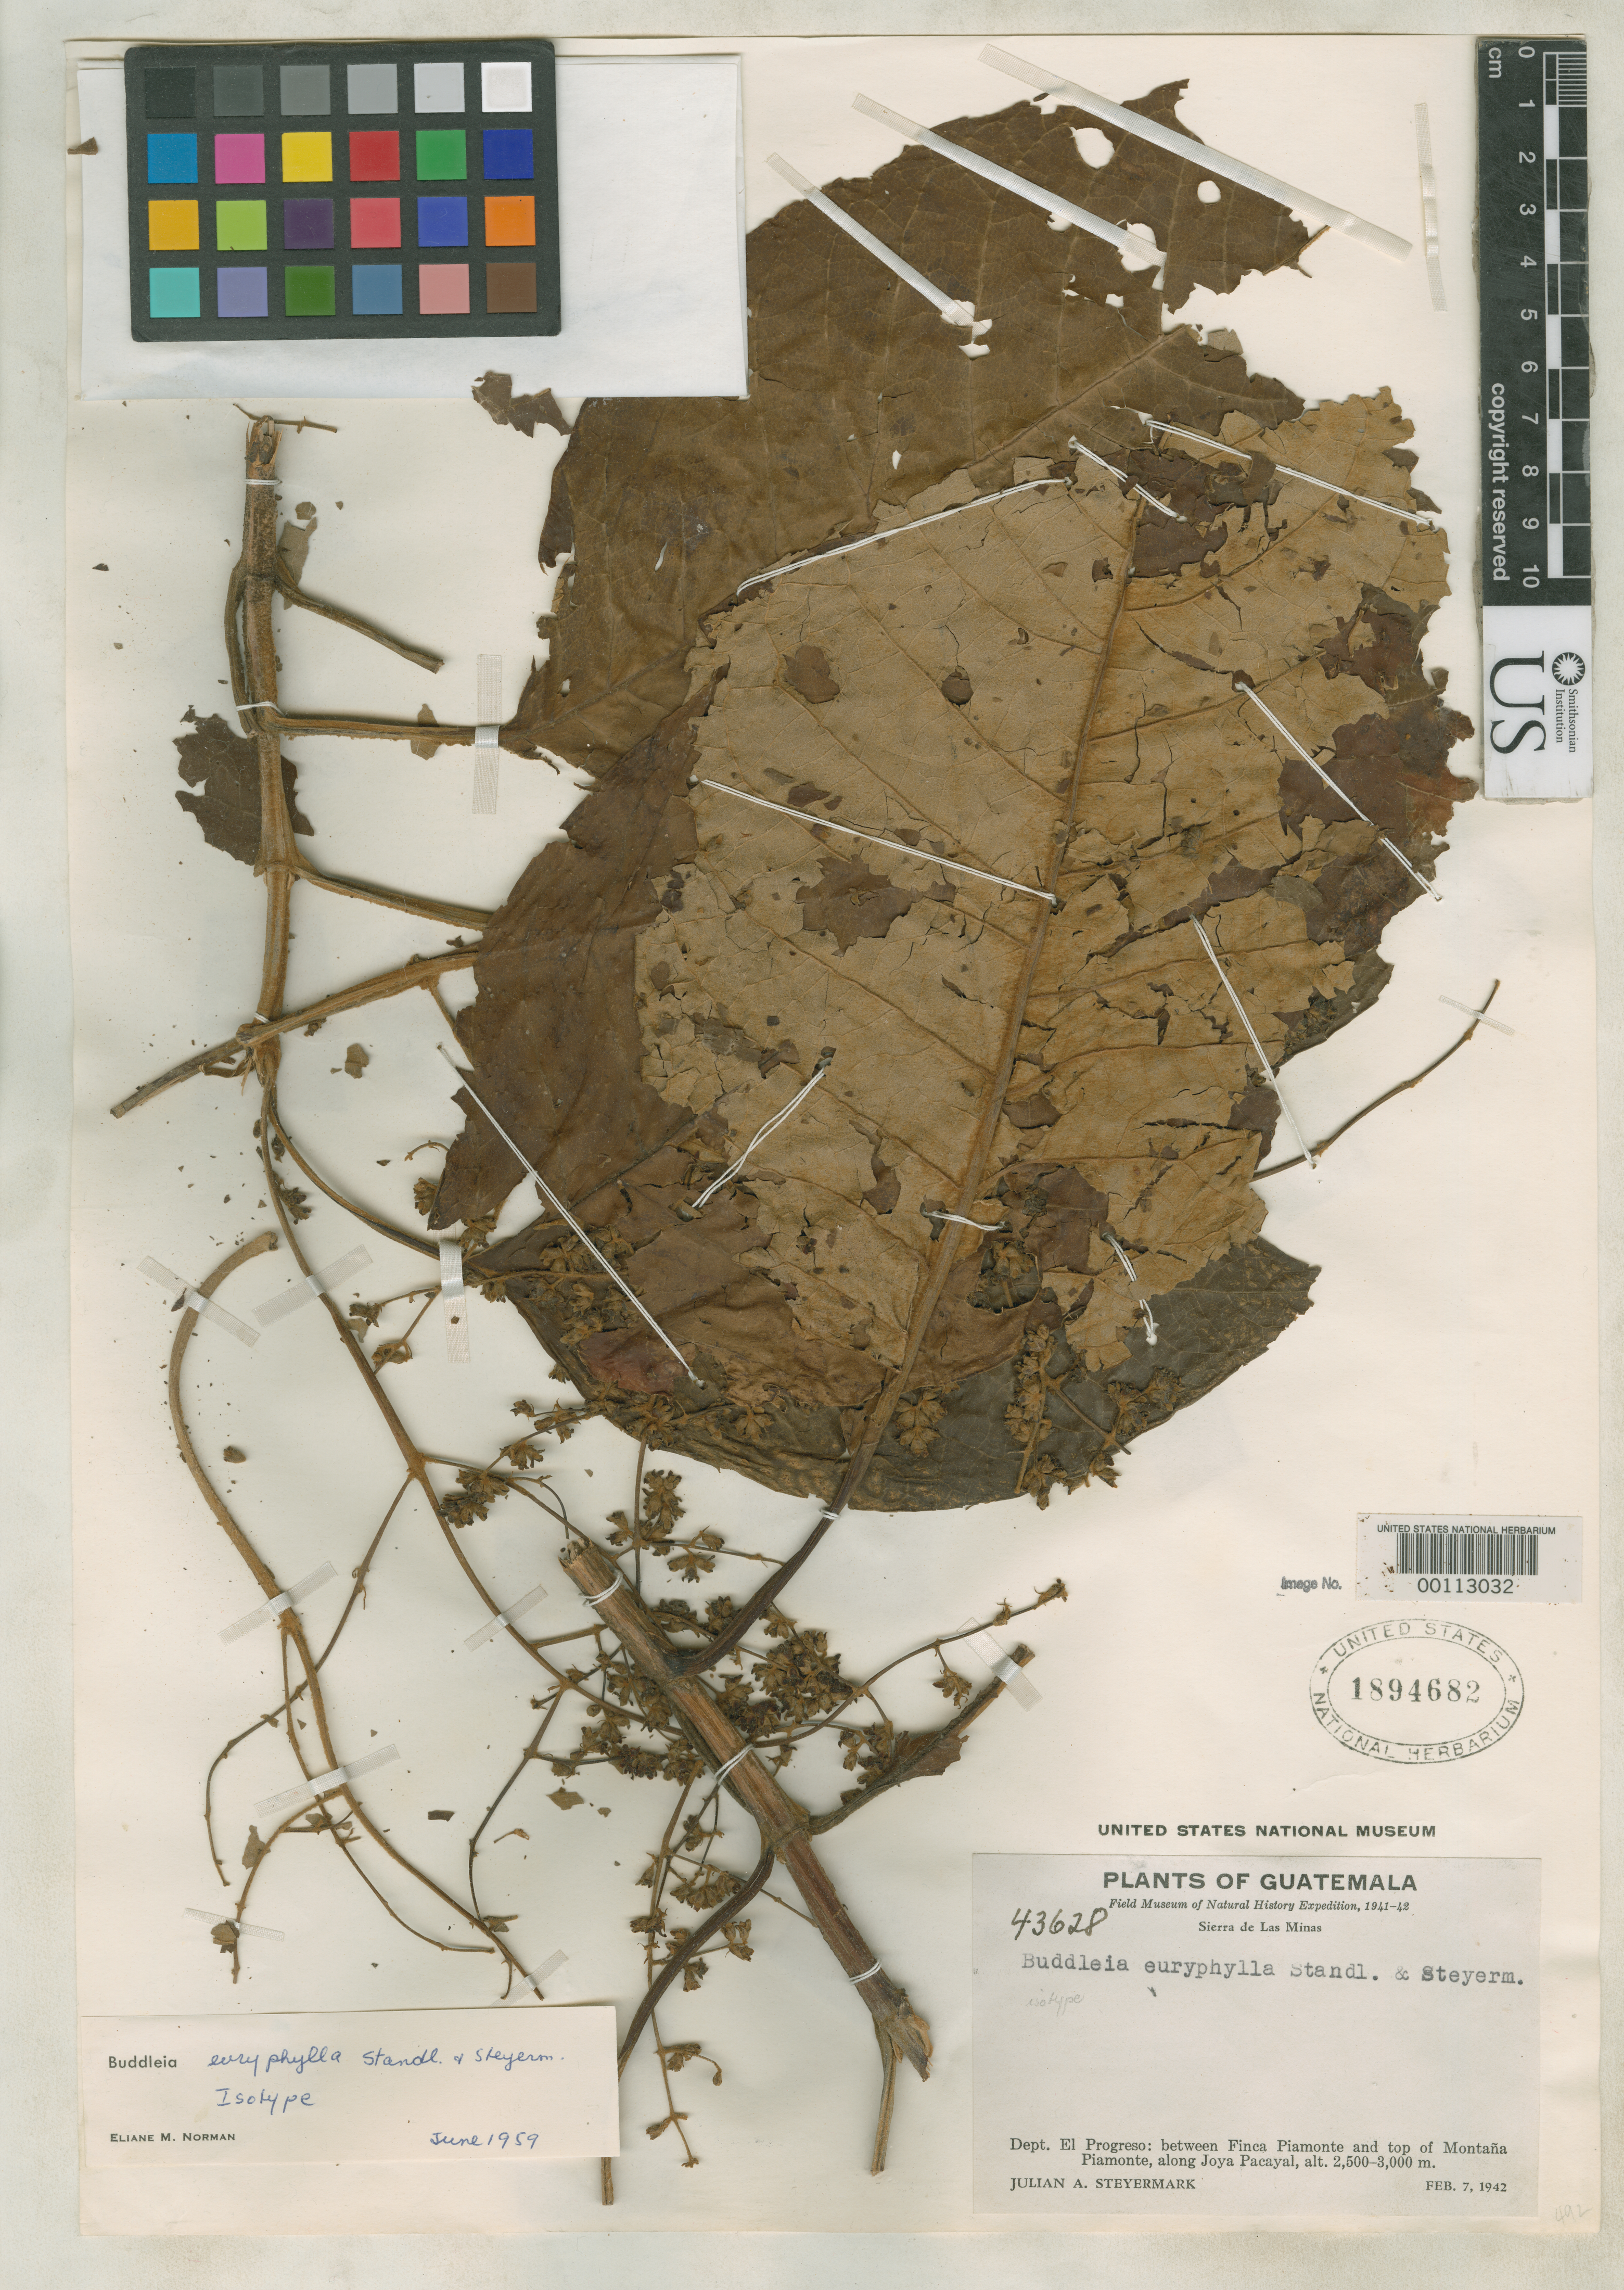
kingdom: Plantae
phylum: Tracheophyta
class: Magnoliopsida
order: Lamiales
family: Scrophulariaceae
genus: Buddleja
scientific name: Buddleja euryphylla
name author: Standl. & Steyerm.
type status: Isotype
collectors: J. Steyermark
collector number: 43628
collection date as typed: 07 Feb 1942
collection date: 1942-02-07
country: Guatemala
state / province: El Progreso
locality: Between Finca Piamonte & top of Montana Piamonte, along Joya Pacayal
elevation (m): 2500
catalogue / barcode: US 1894682